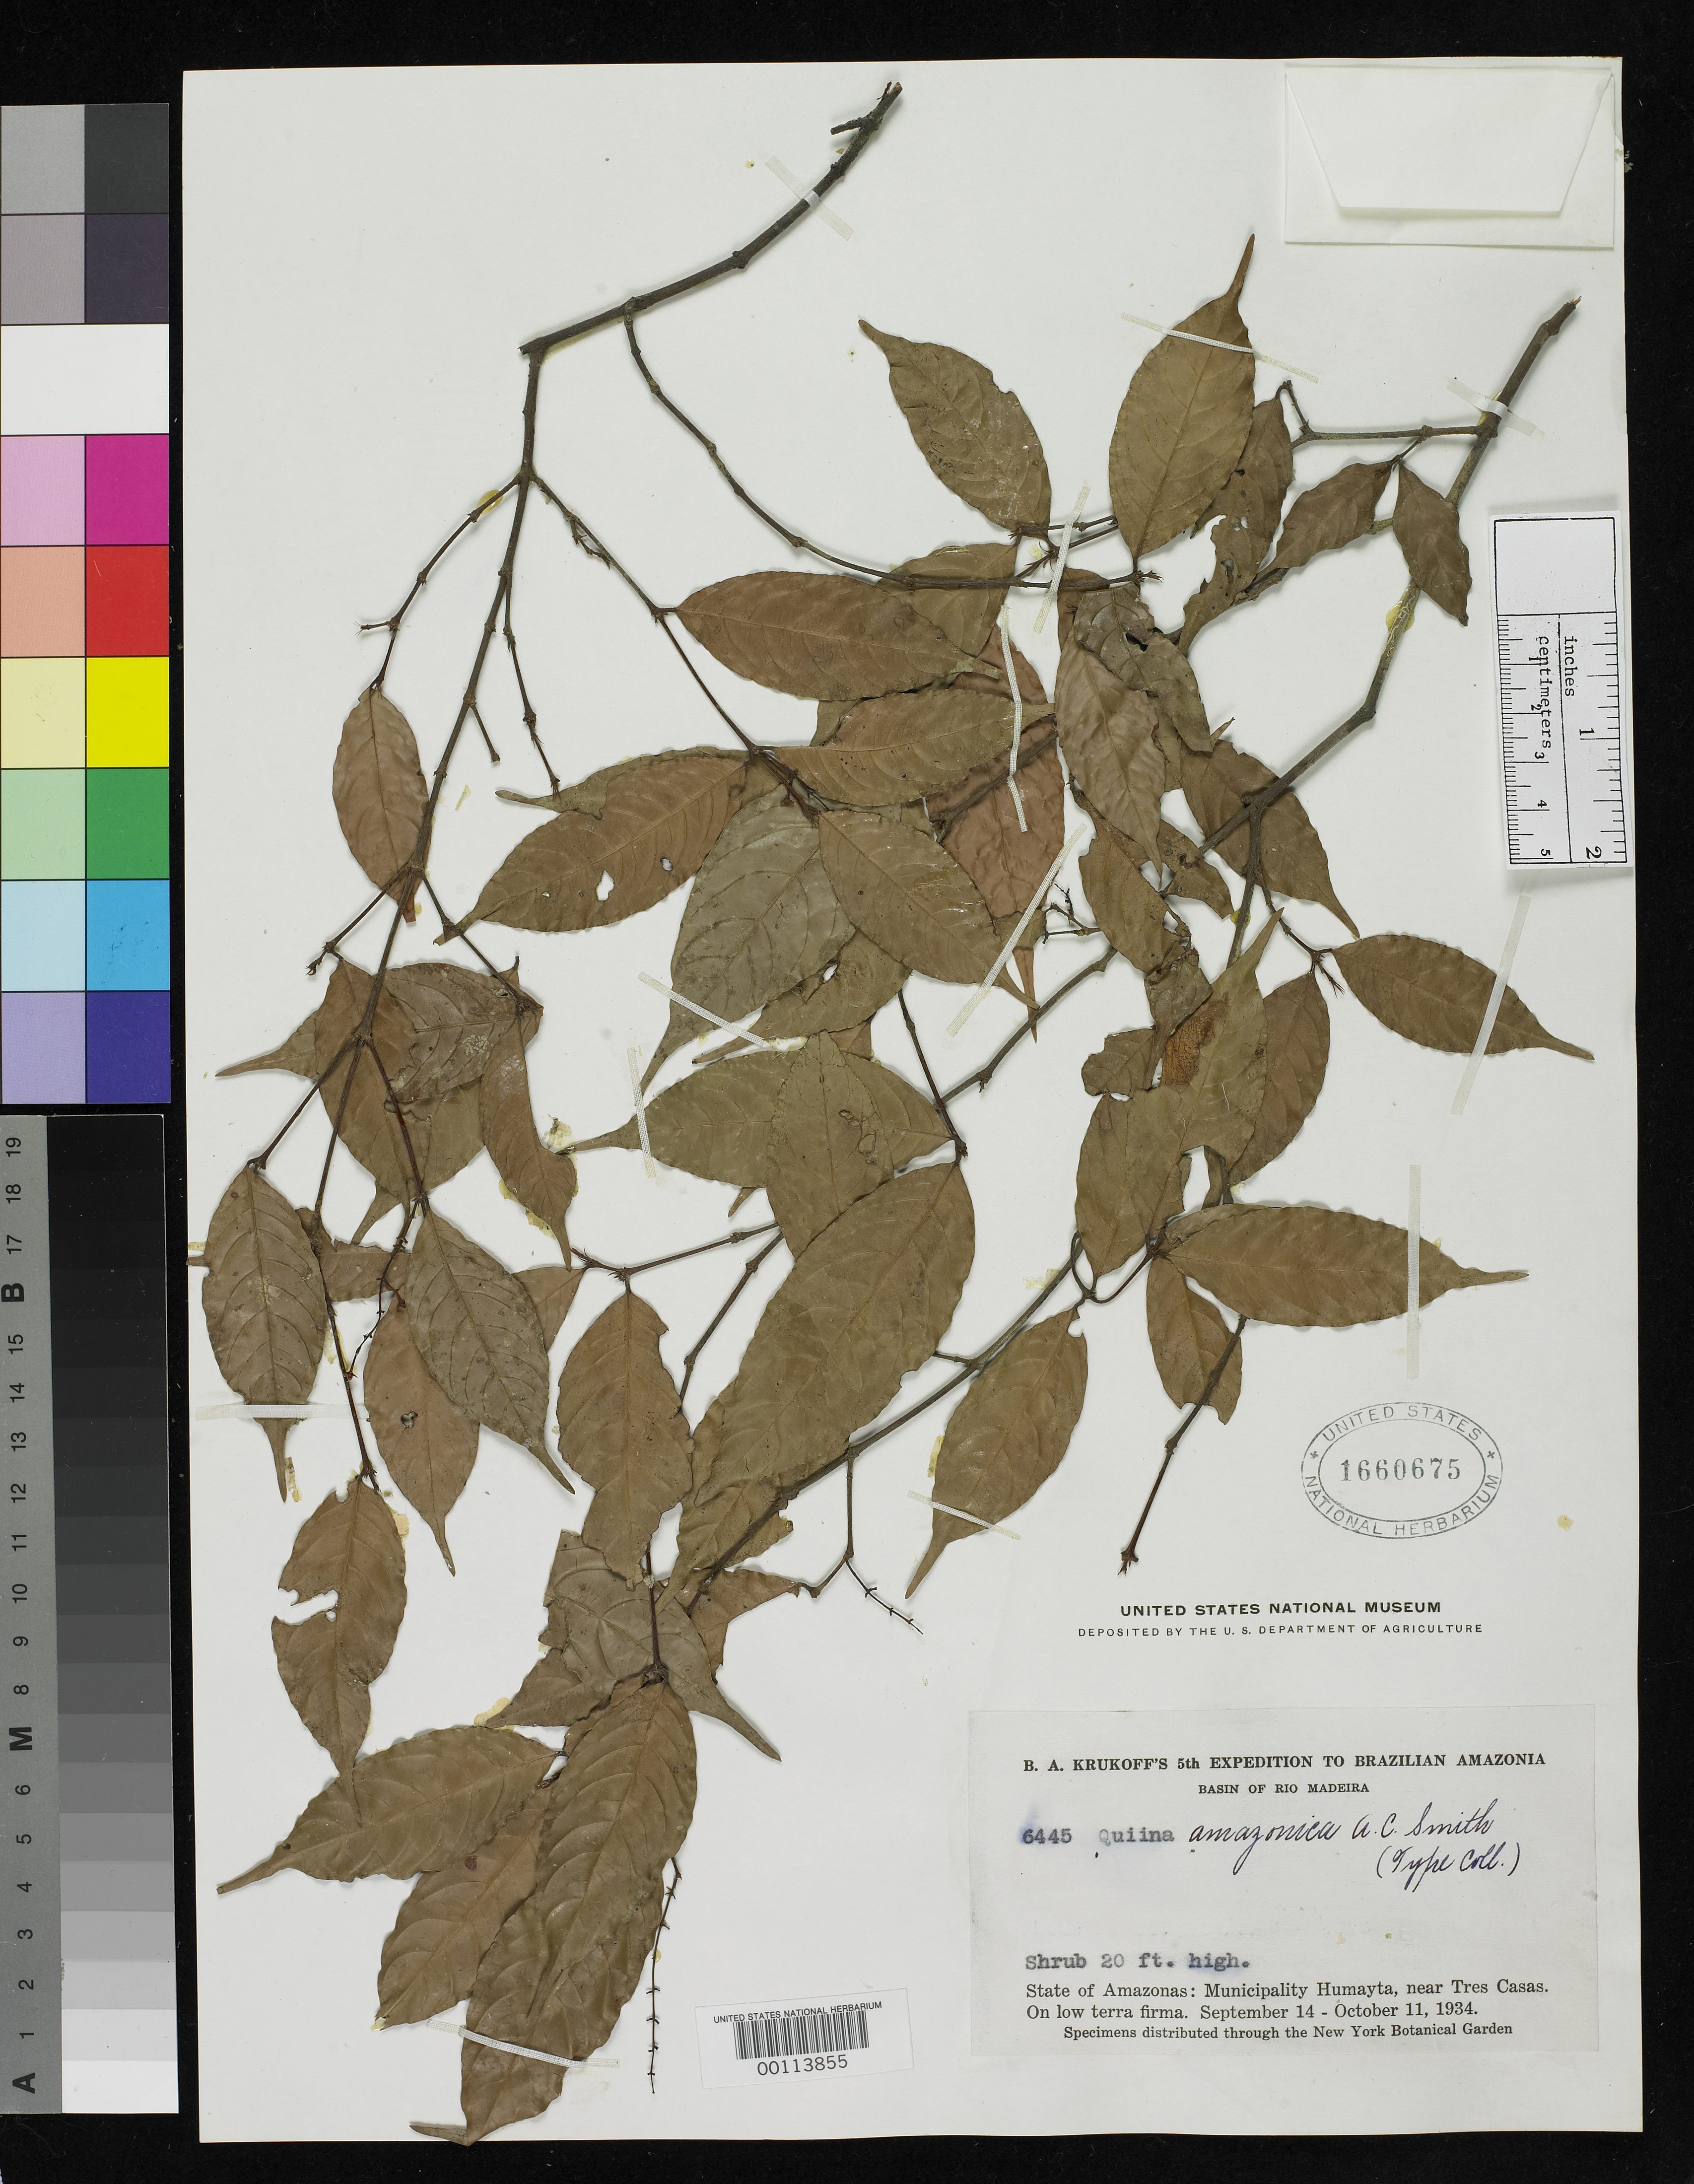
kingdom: Plantae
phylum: Tracheophyta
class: Magnoliopsida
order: Malpighiales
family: Quiinaceae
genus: Quiina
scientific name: Quiina amazonica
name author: A.C. Sm.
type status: Isotype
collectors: B. A. Krukoff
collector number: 6445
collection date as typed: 14 Sep 1934 to 11 Oct 1934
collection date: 1934-09-14/1934-10-11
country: Brazil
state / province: Amazonas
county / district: Humaitá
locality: Near Tres Casas, basin of Rio Madeira.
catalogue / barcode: US 1660675